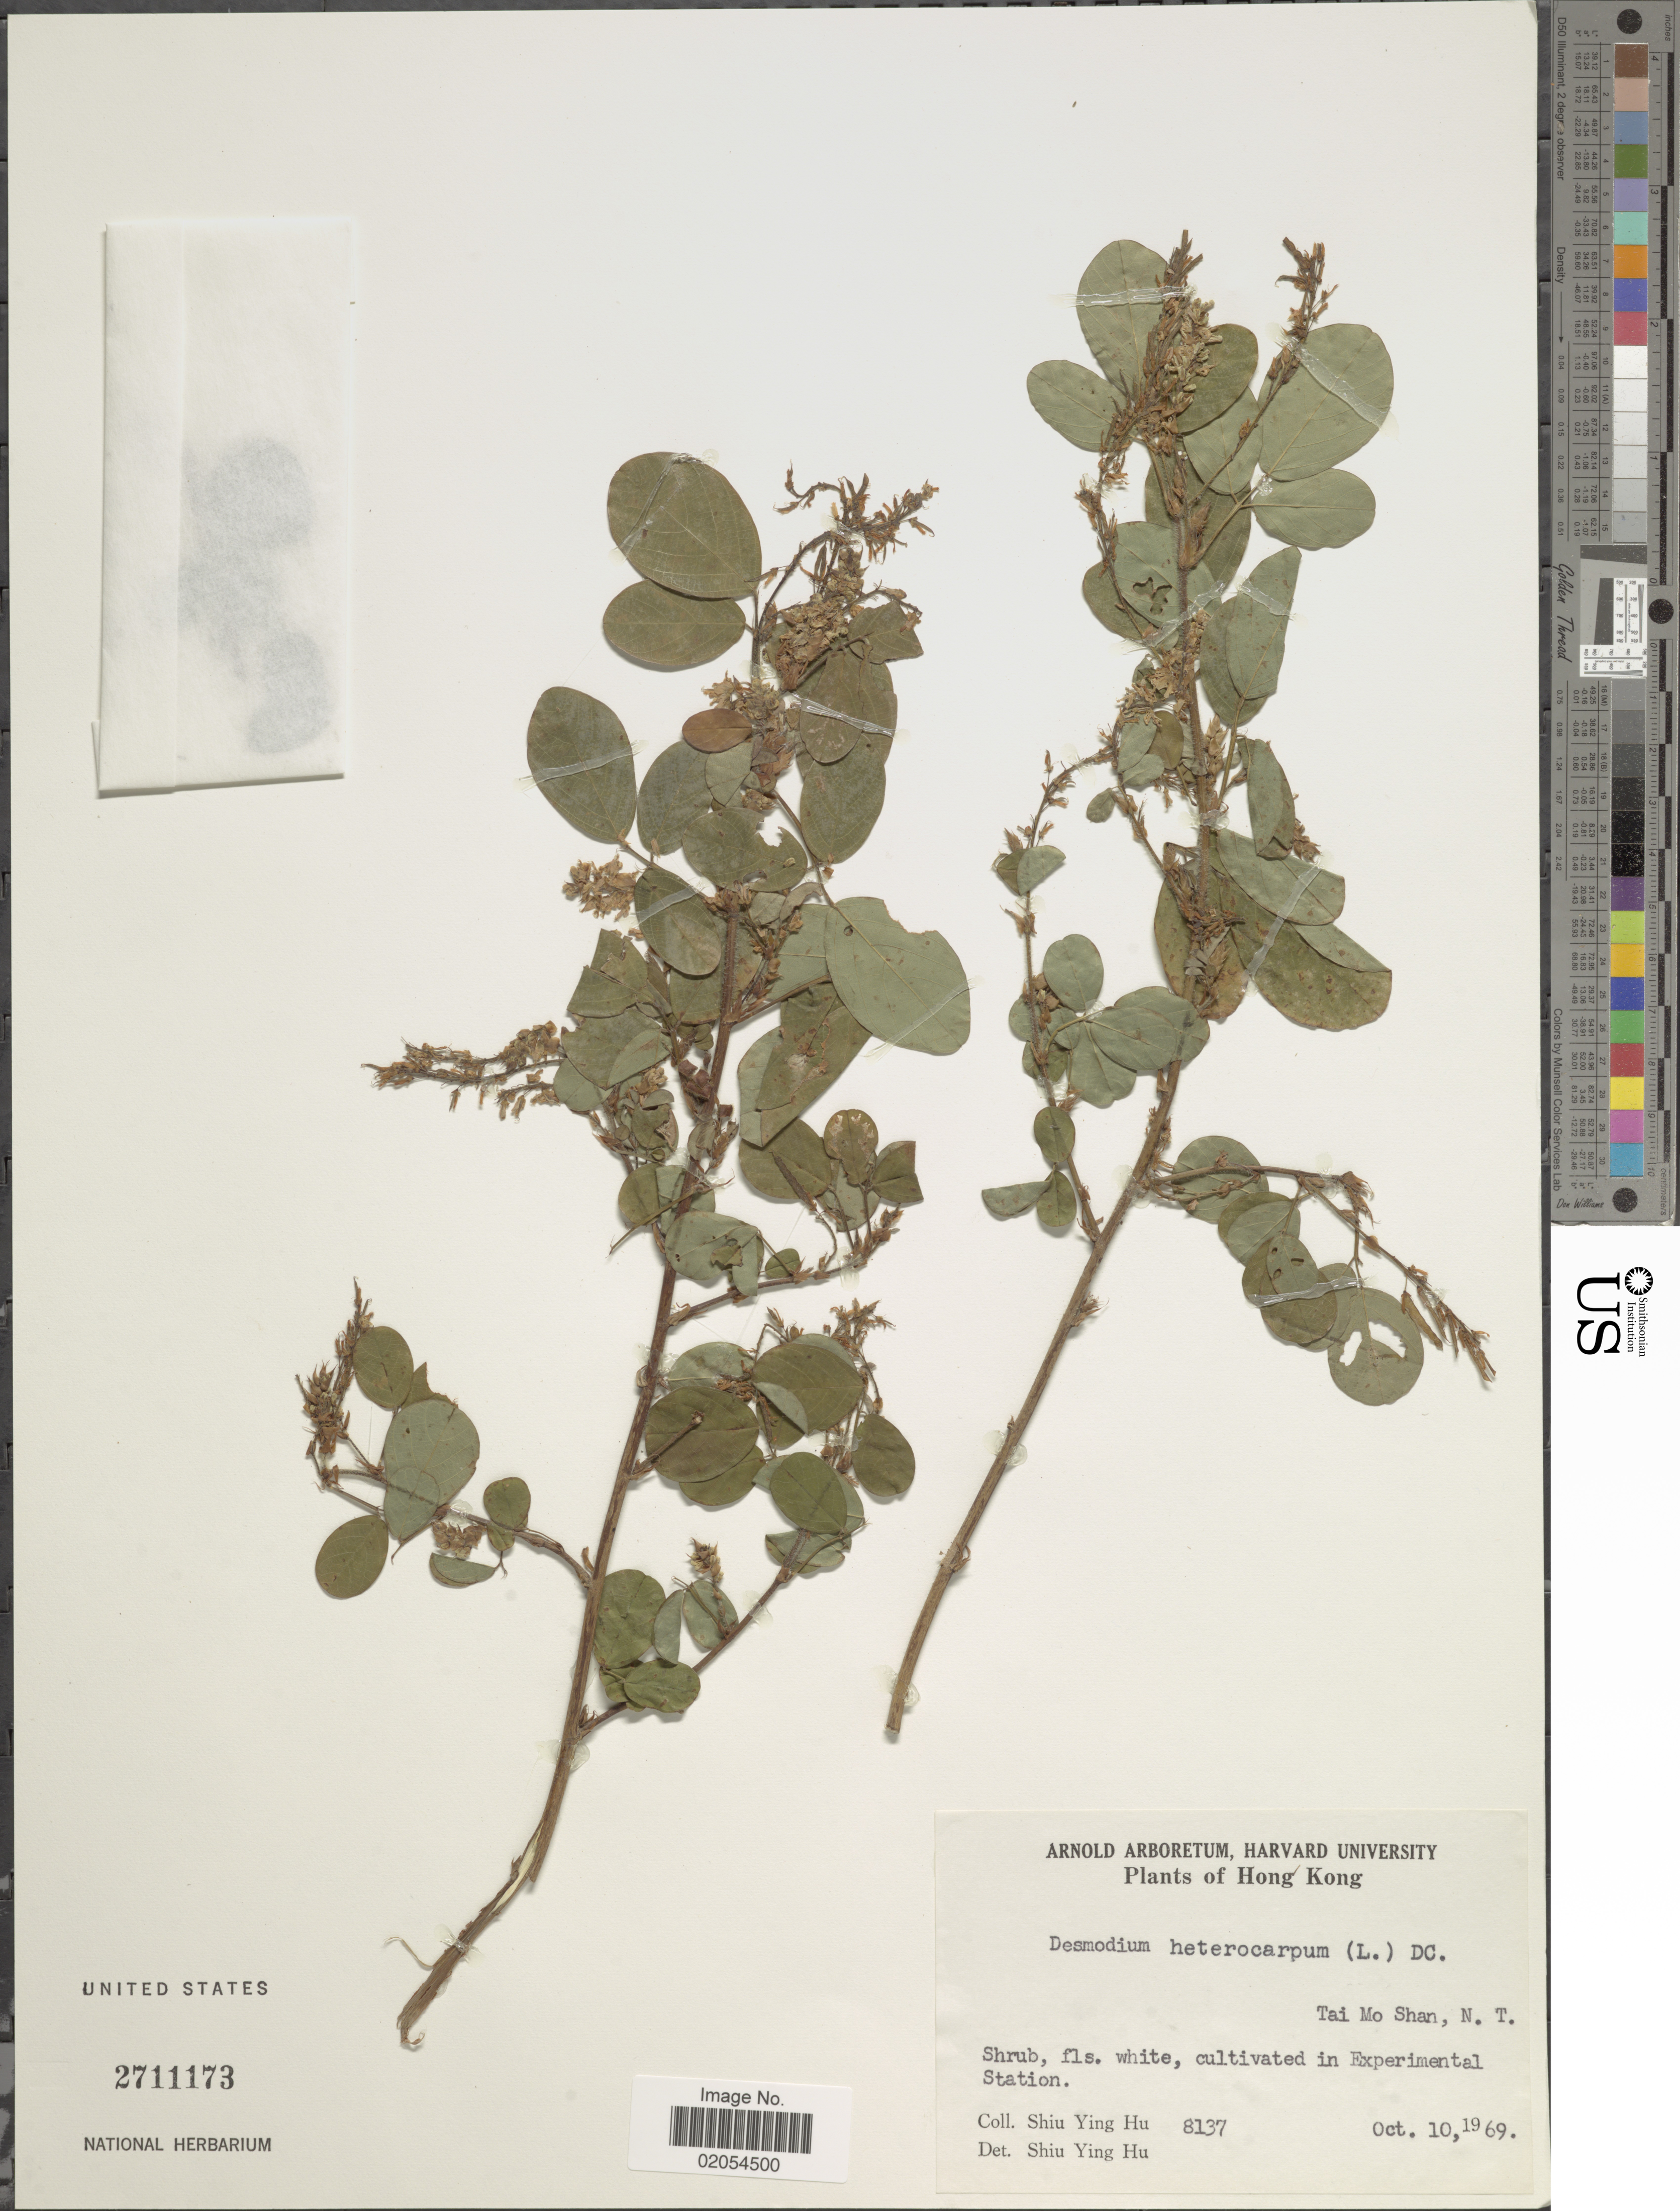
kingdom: Plantae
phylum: Tracheophyta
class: Magnoliopsida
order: Fabales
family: Fabaceae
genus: Grona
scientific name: Grona heterocarpos subsp. heterocarpos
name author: (L.) H. Ohashi & K. Ohashi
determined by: Strong, Mark T., (BOT), Smithsonian Institution - National Museum of Natural History (UNITED STATES)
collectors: S. Y. Hu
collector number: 8137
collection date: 1969-10-10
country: China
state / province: Hong Kong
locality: Tai Mo Shan, N. T. Experimental Station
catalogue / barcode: US 2711173